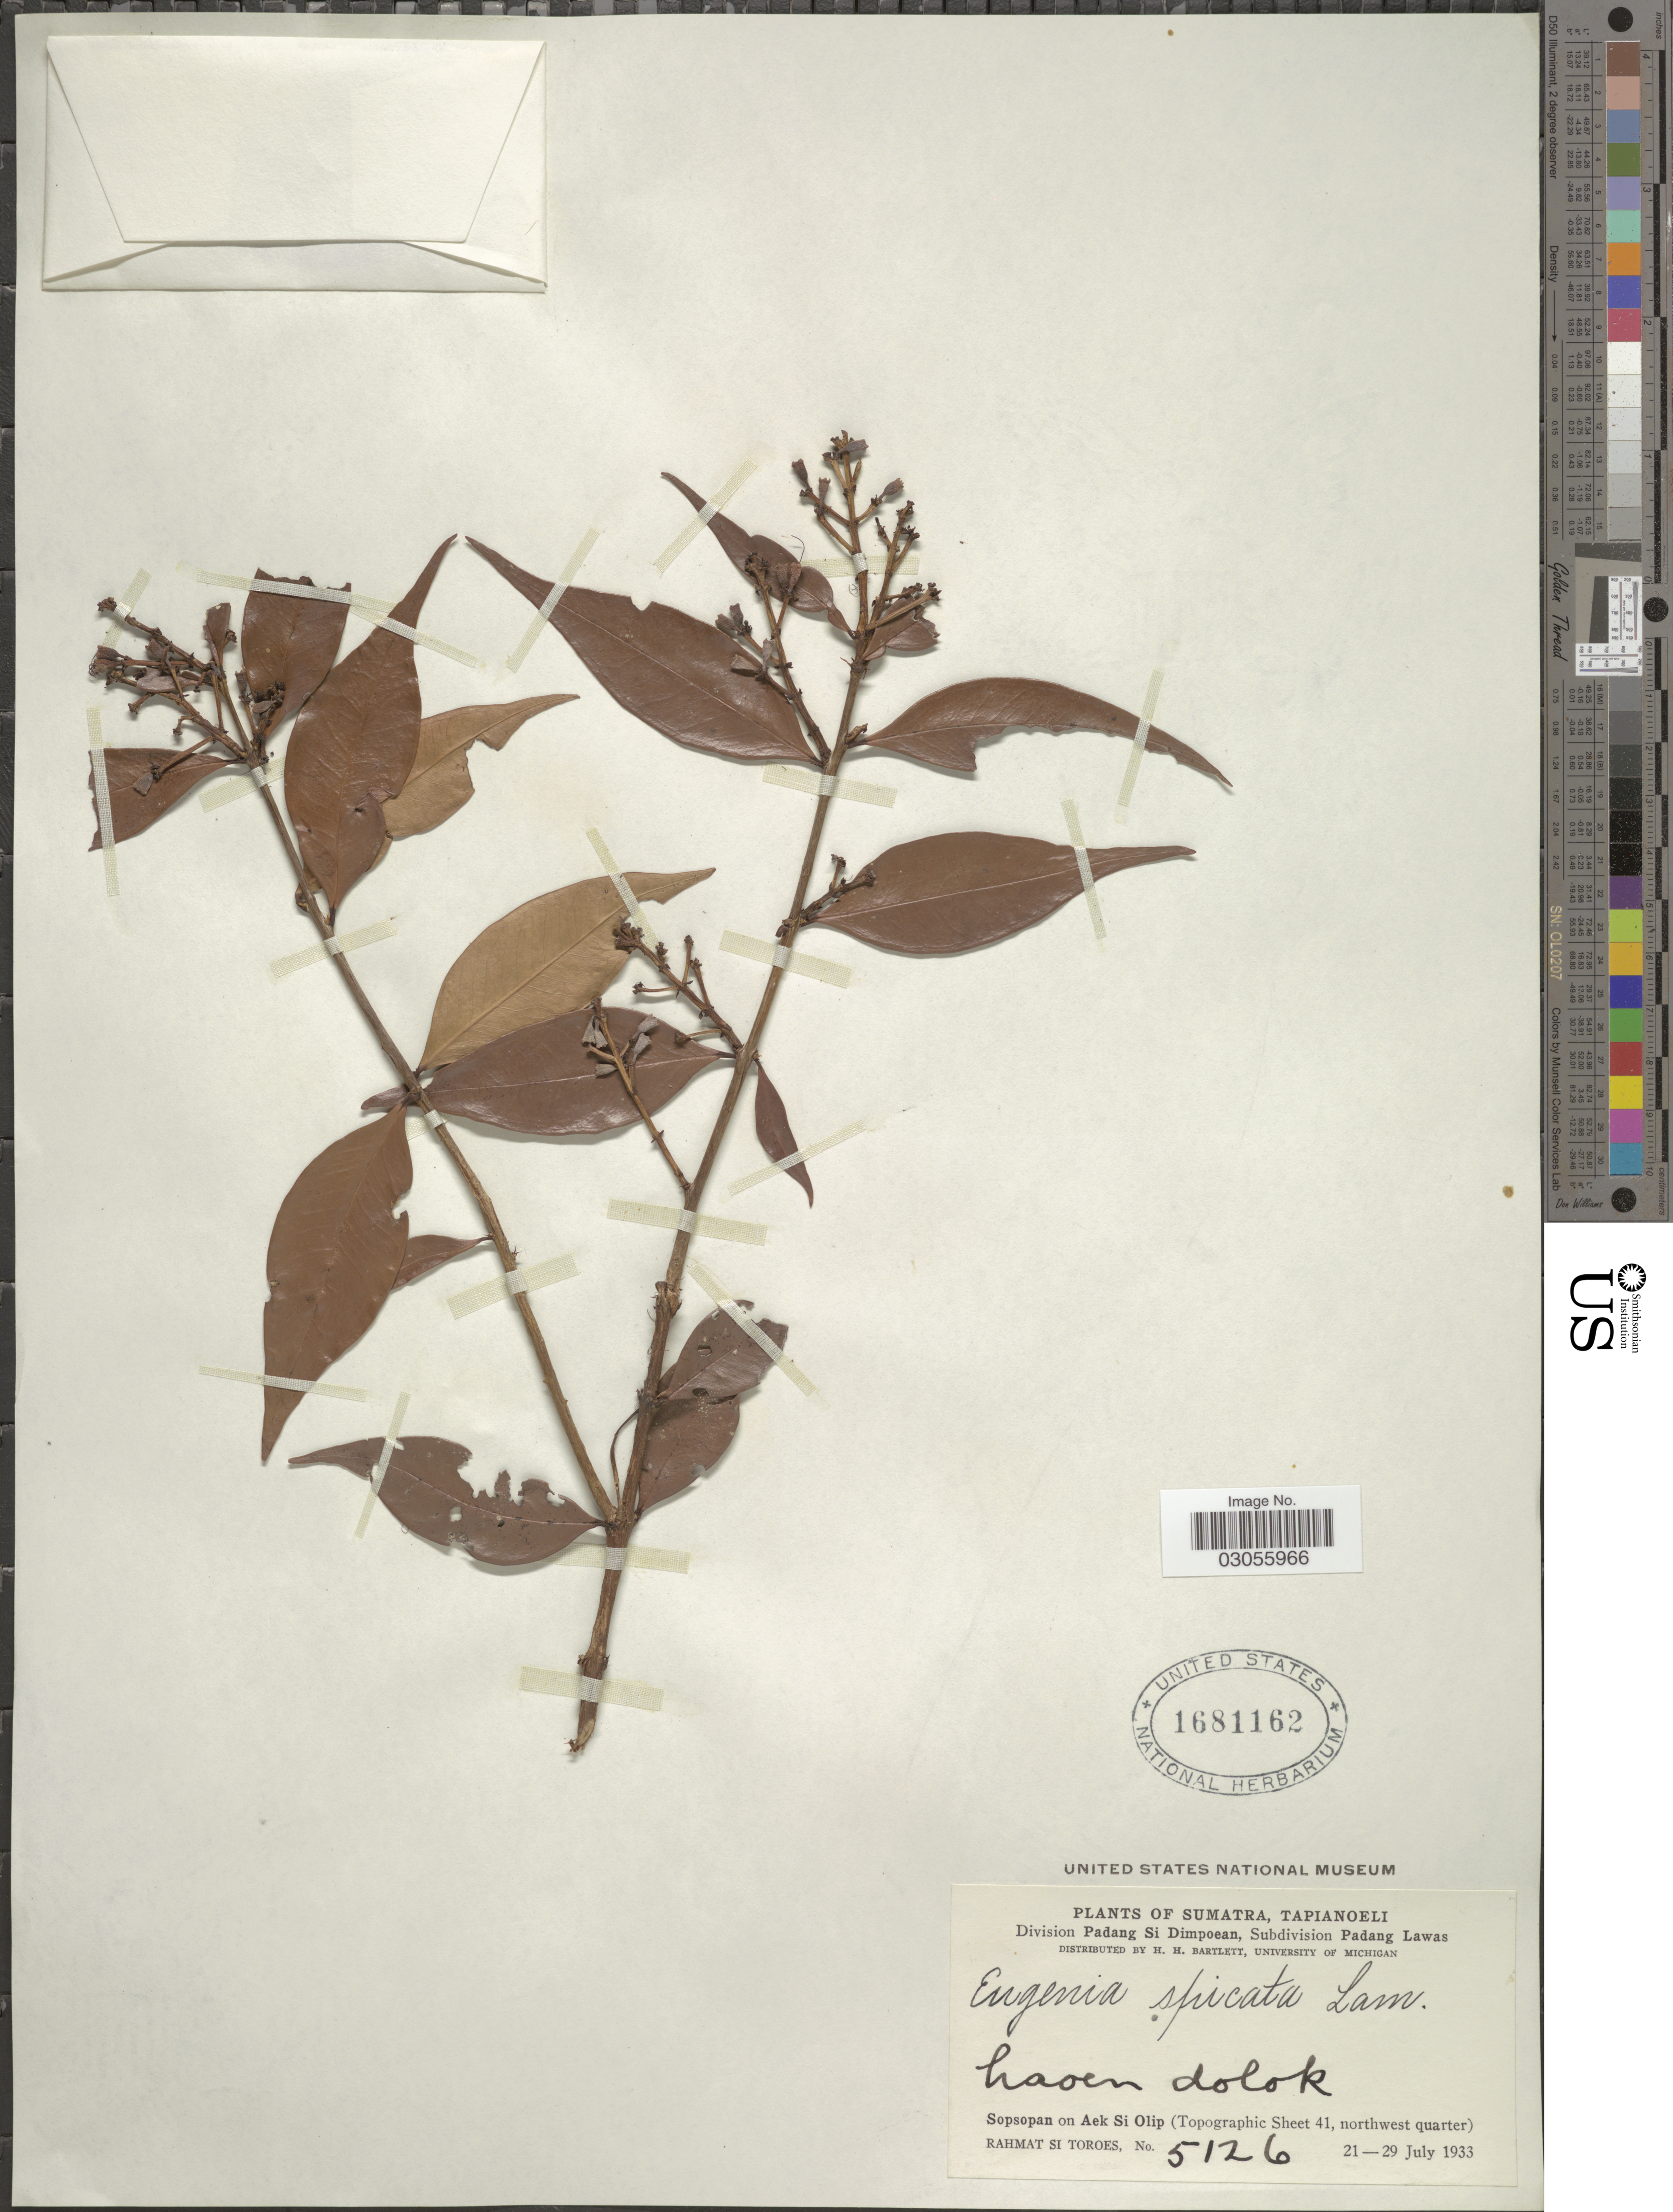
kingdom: Plantae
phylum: Tracheophyta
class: Magnoliopsida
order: Myrtales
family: Myrtaceae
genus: Syzygium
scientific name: Syzygium zeylanicum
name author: (L.) DC.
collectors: Rahmat Si Boeea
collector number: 5126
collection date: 1933-07-21/1933-07-29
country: Indonesia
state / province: Sumatra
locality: Tapianoeli. Division Padang Si Dimpoean, Subdivision Padang Lawas. Sopsopan on Aek Si Olip (Topographic Sheet 41, northwest quarter).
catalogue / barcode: US 1681162